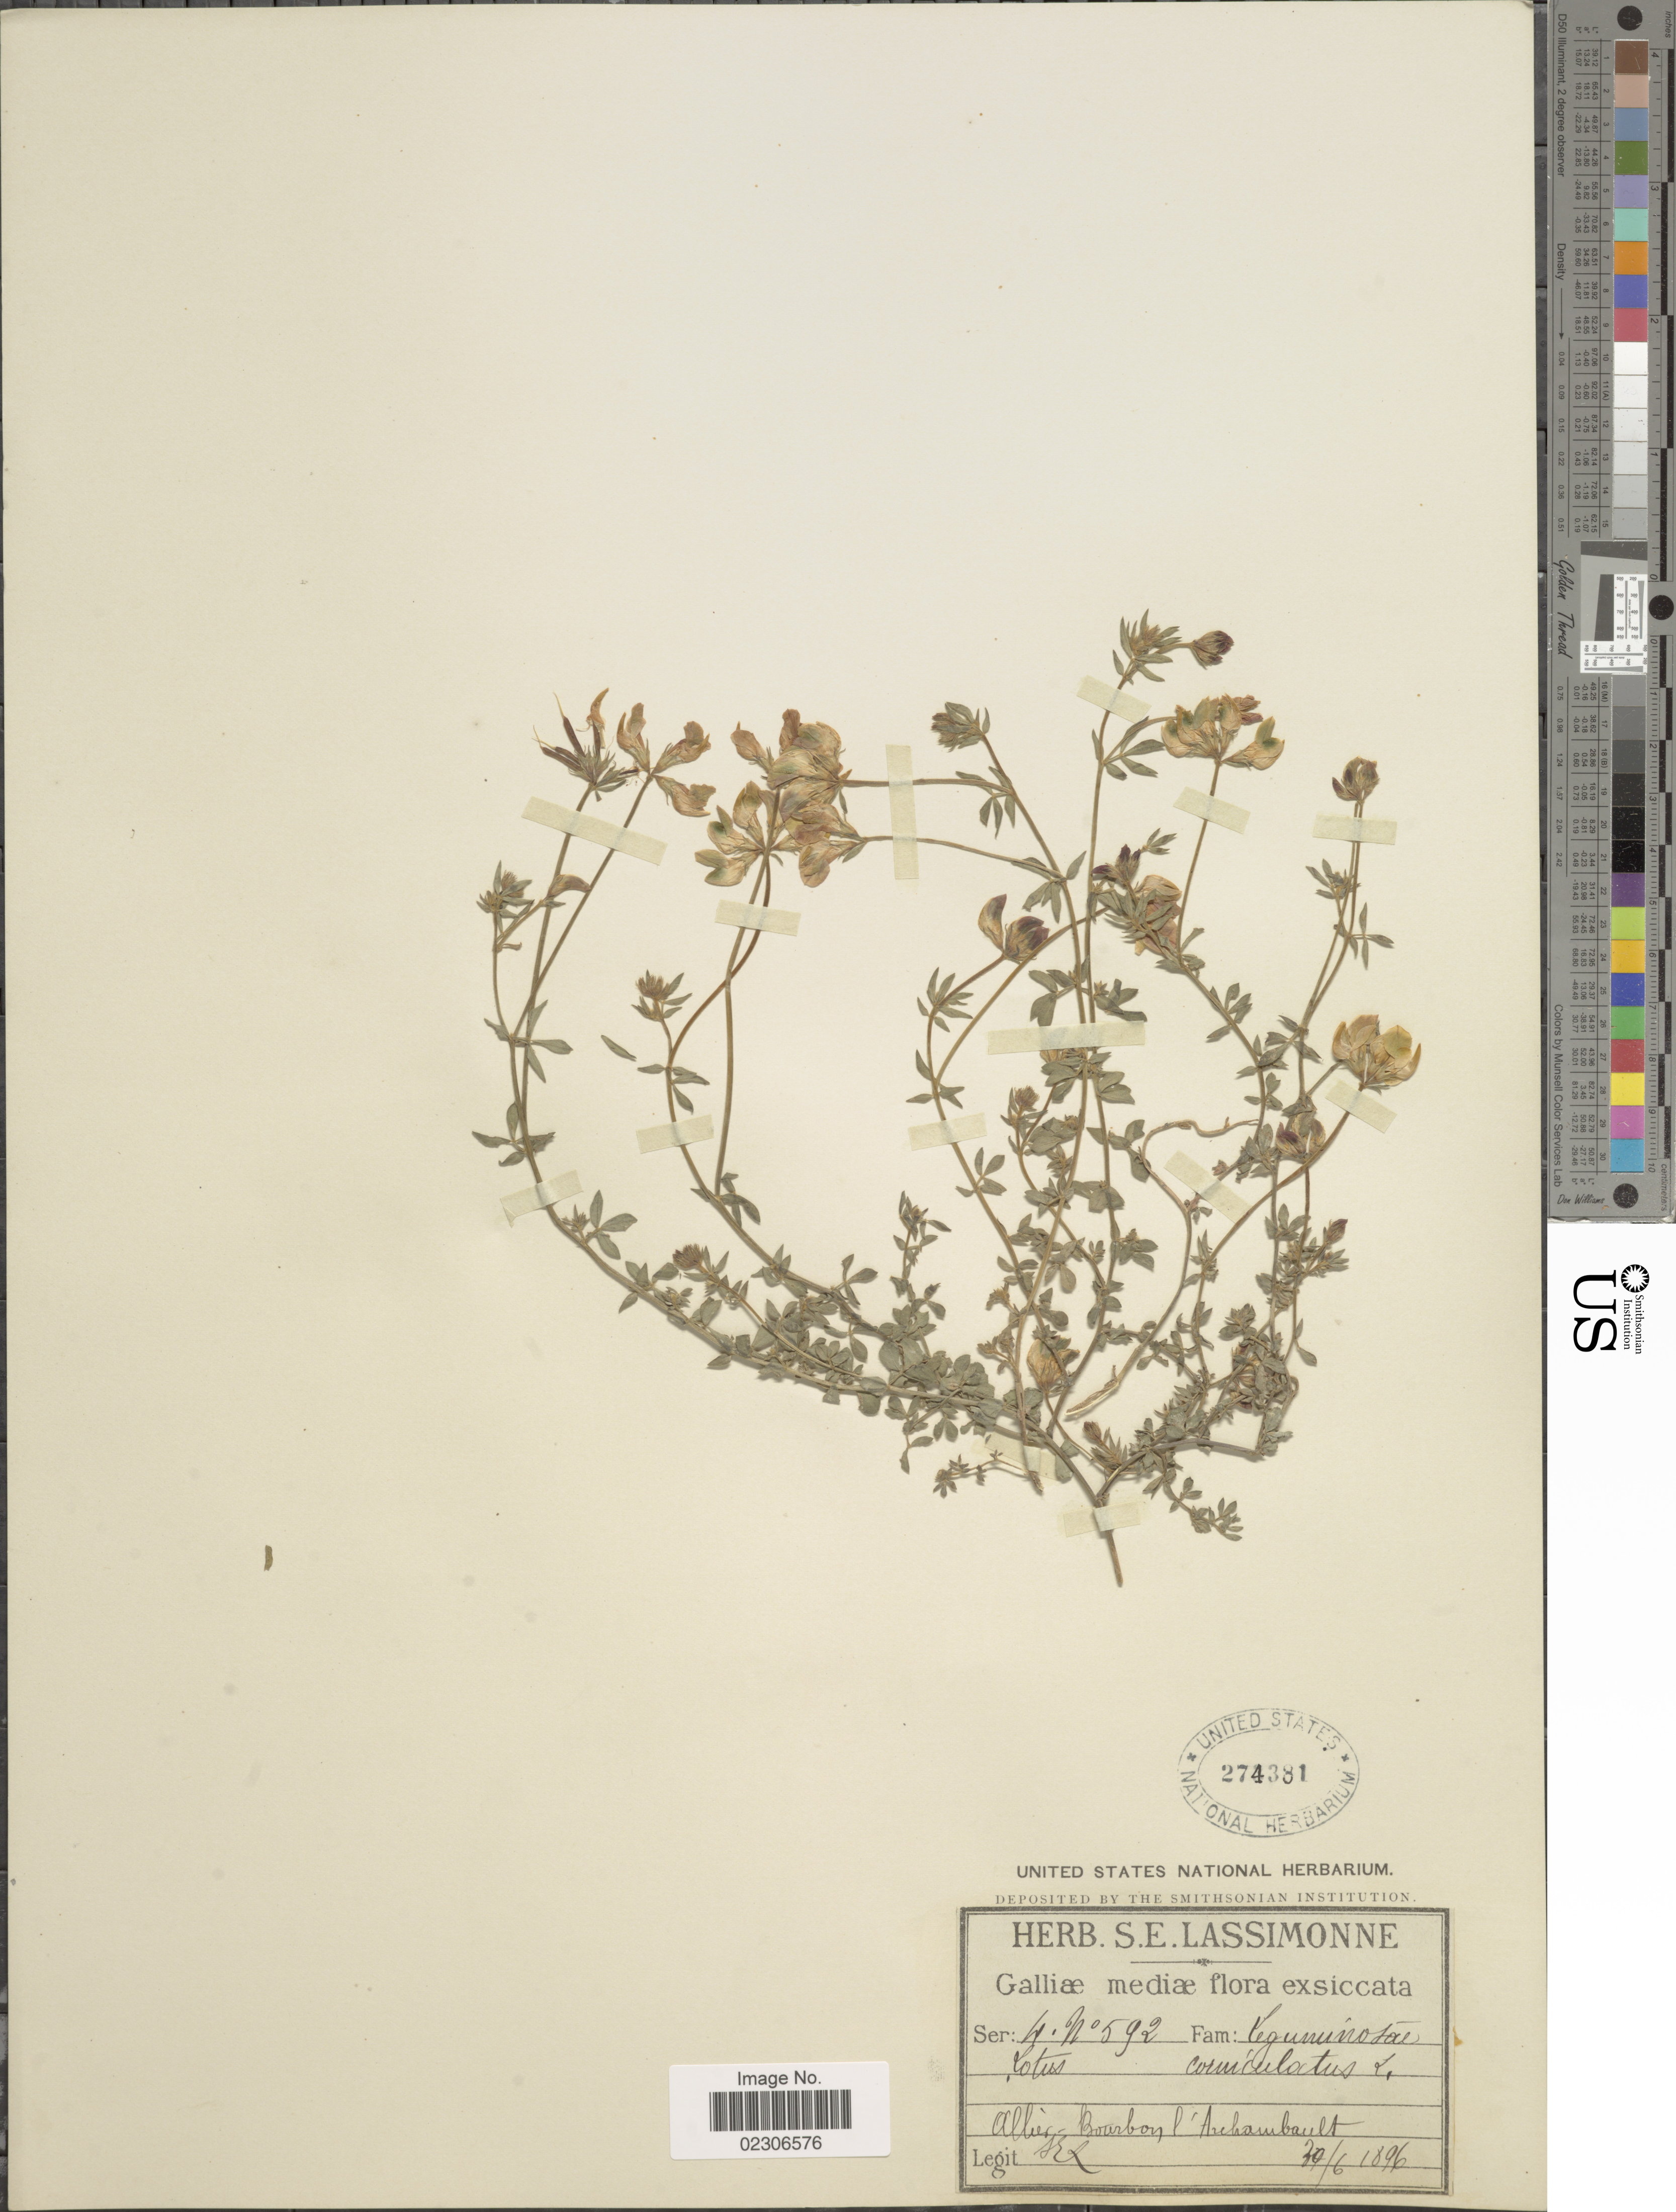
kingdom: Plantae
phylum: Tracheophyta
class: Magnoliopsida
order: Fabales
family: Fabaceae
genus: Lotus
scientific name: Lotus corniculatus var. tenuifolius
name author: L.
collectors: S. Lassimonne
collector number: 592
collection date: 1896-06-30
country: France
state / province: Auvergne-Rhône-Alpes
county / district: Allier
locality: Galliæ mediæ [Central France]. Allier - Bourbon l'Archambault.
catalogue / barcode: US 274381